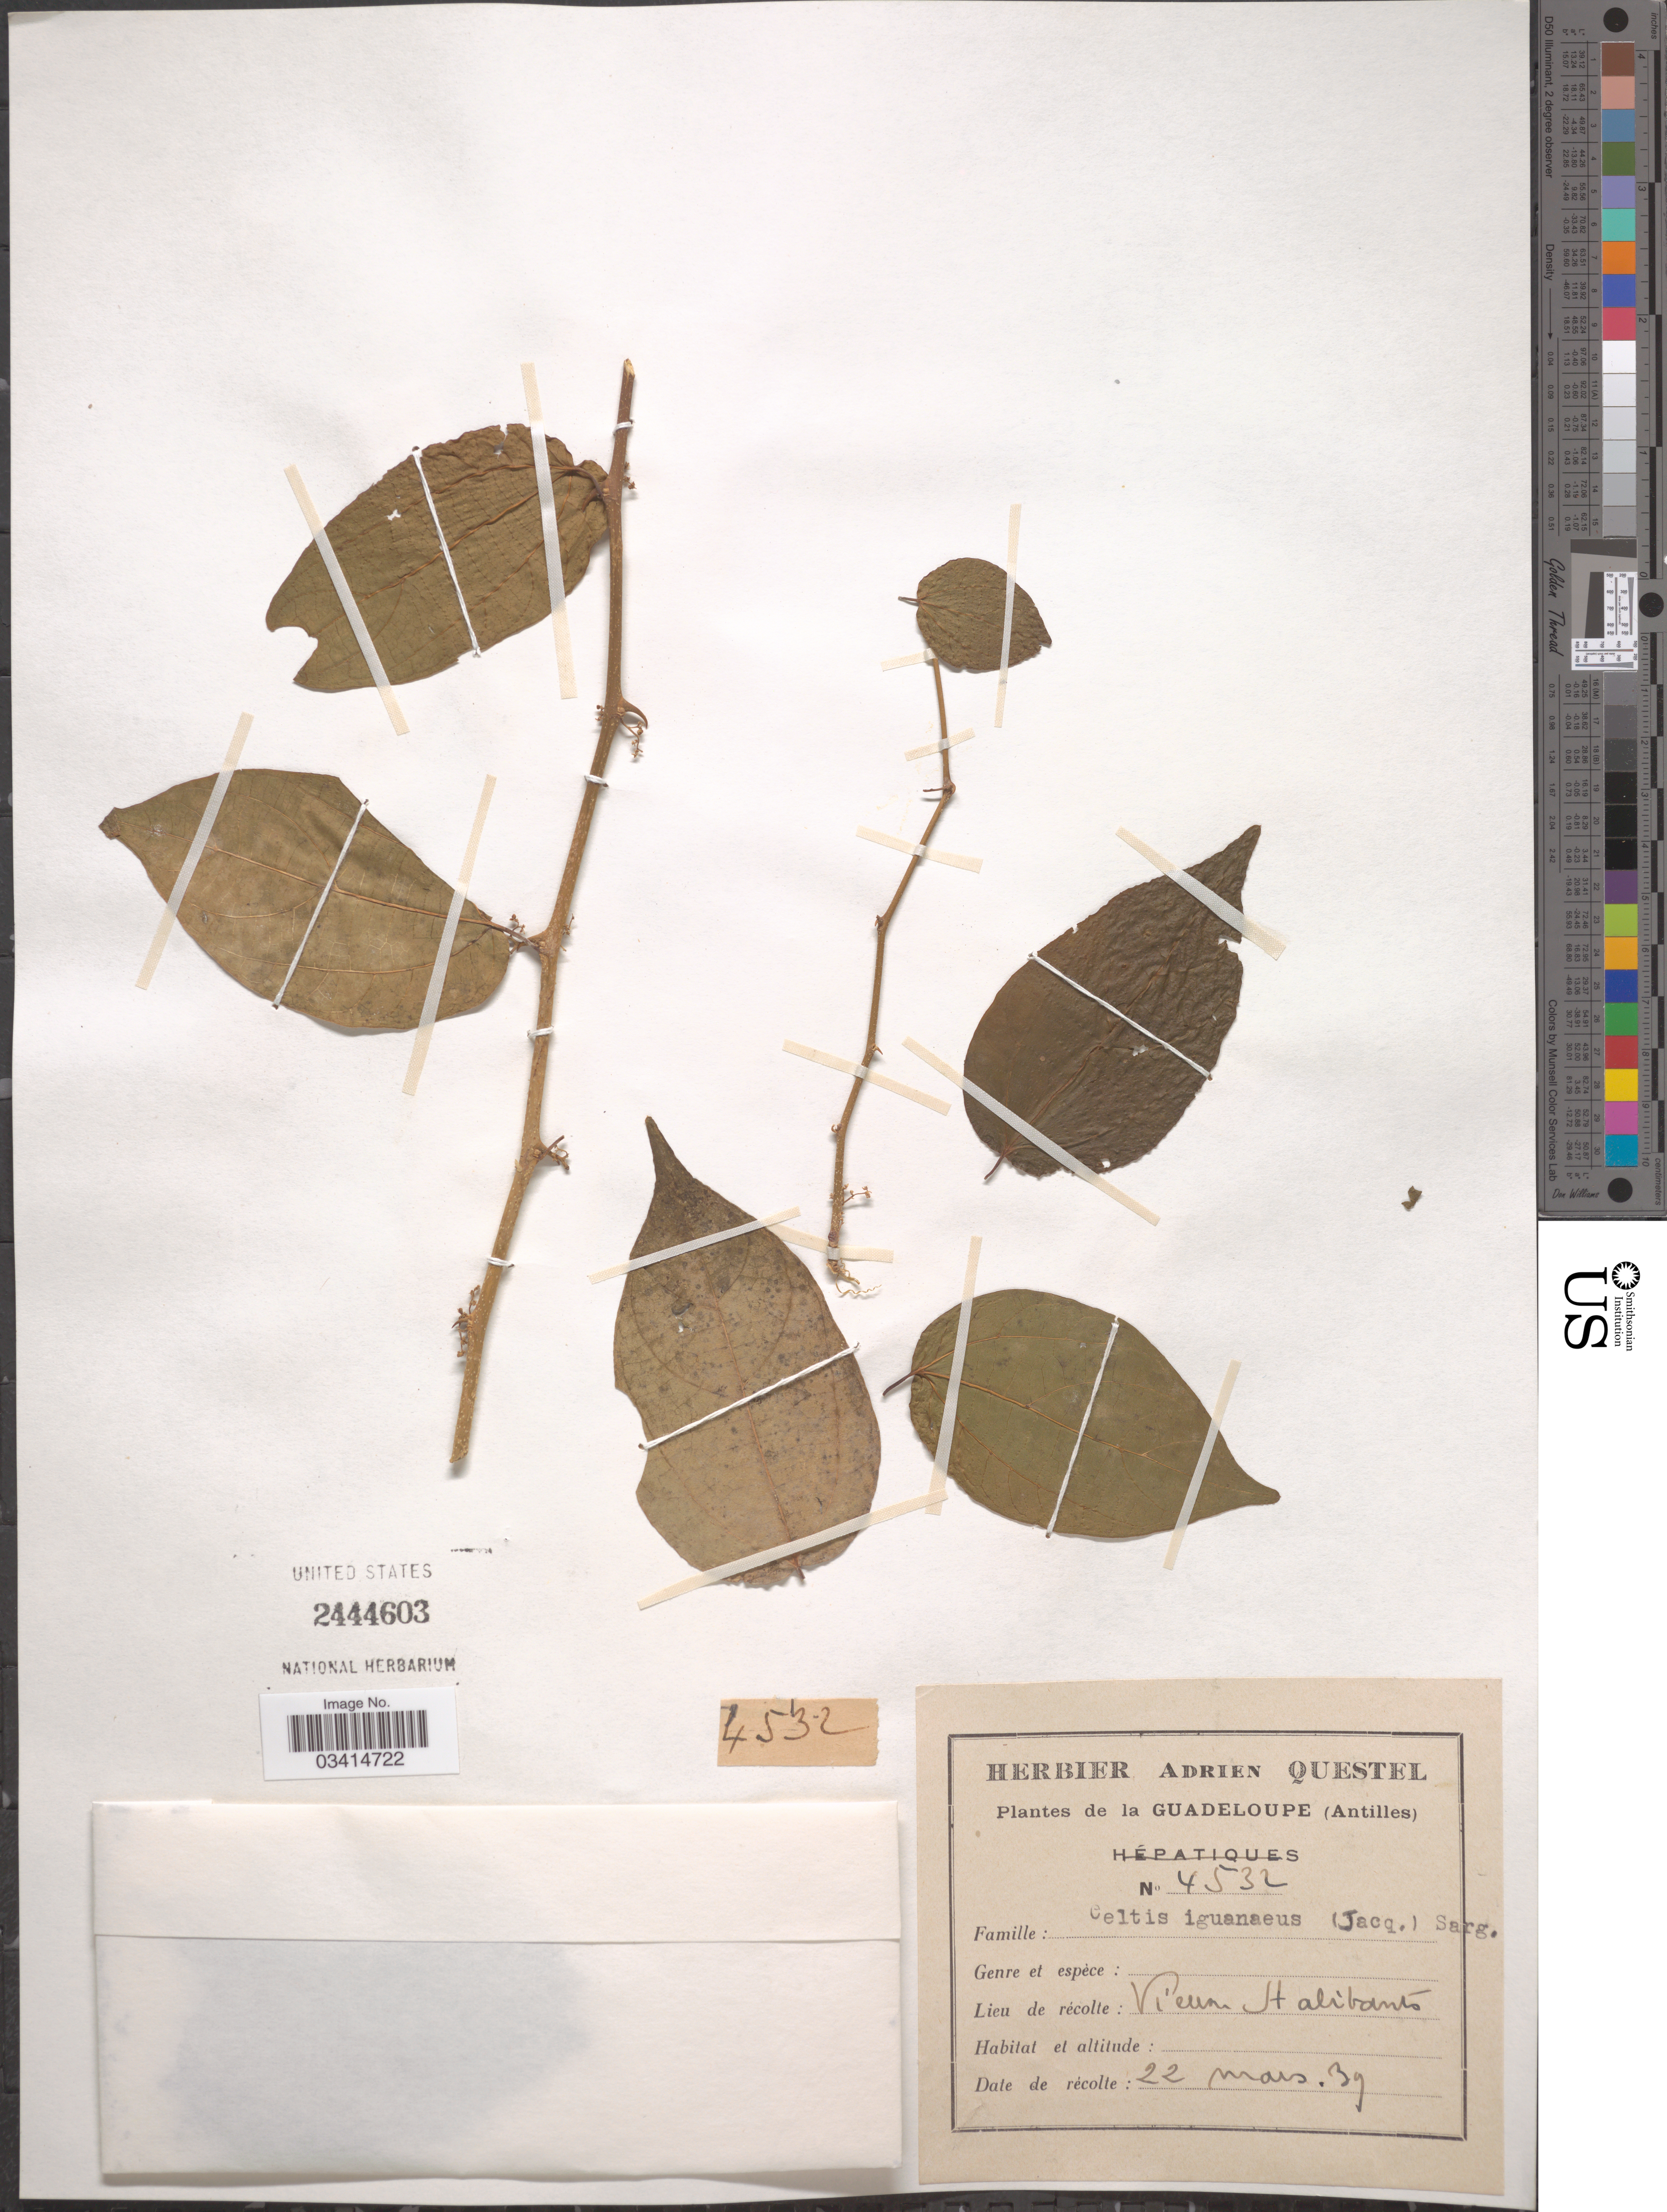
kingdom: Plantae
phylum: Tracheophyta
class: Magnoliopsida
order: Rosales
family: Cannabaceae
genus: Celtis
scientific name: Celtis iguanaea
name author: (Jacq.) Sarg.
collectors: A. Questel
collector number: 4532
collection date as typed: Transcribed d/m/y: 22/3/39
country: Guadeloupe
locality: (Antilles). Vieux Habitants.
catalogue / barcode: US 2444603